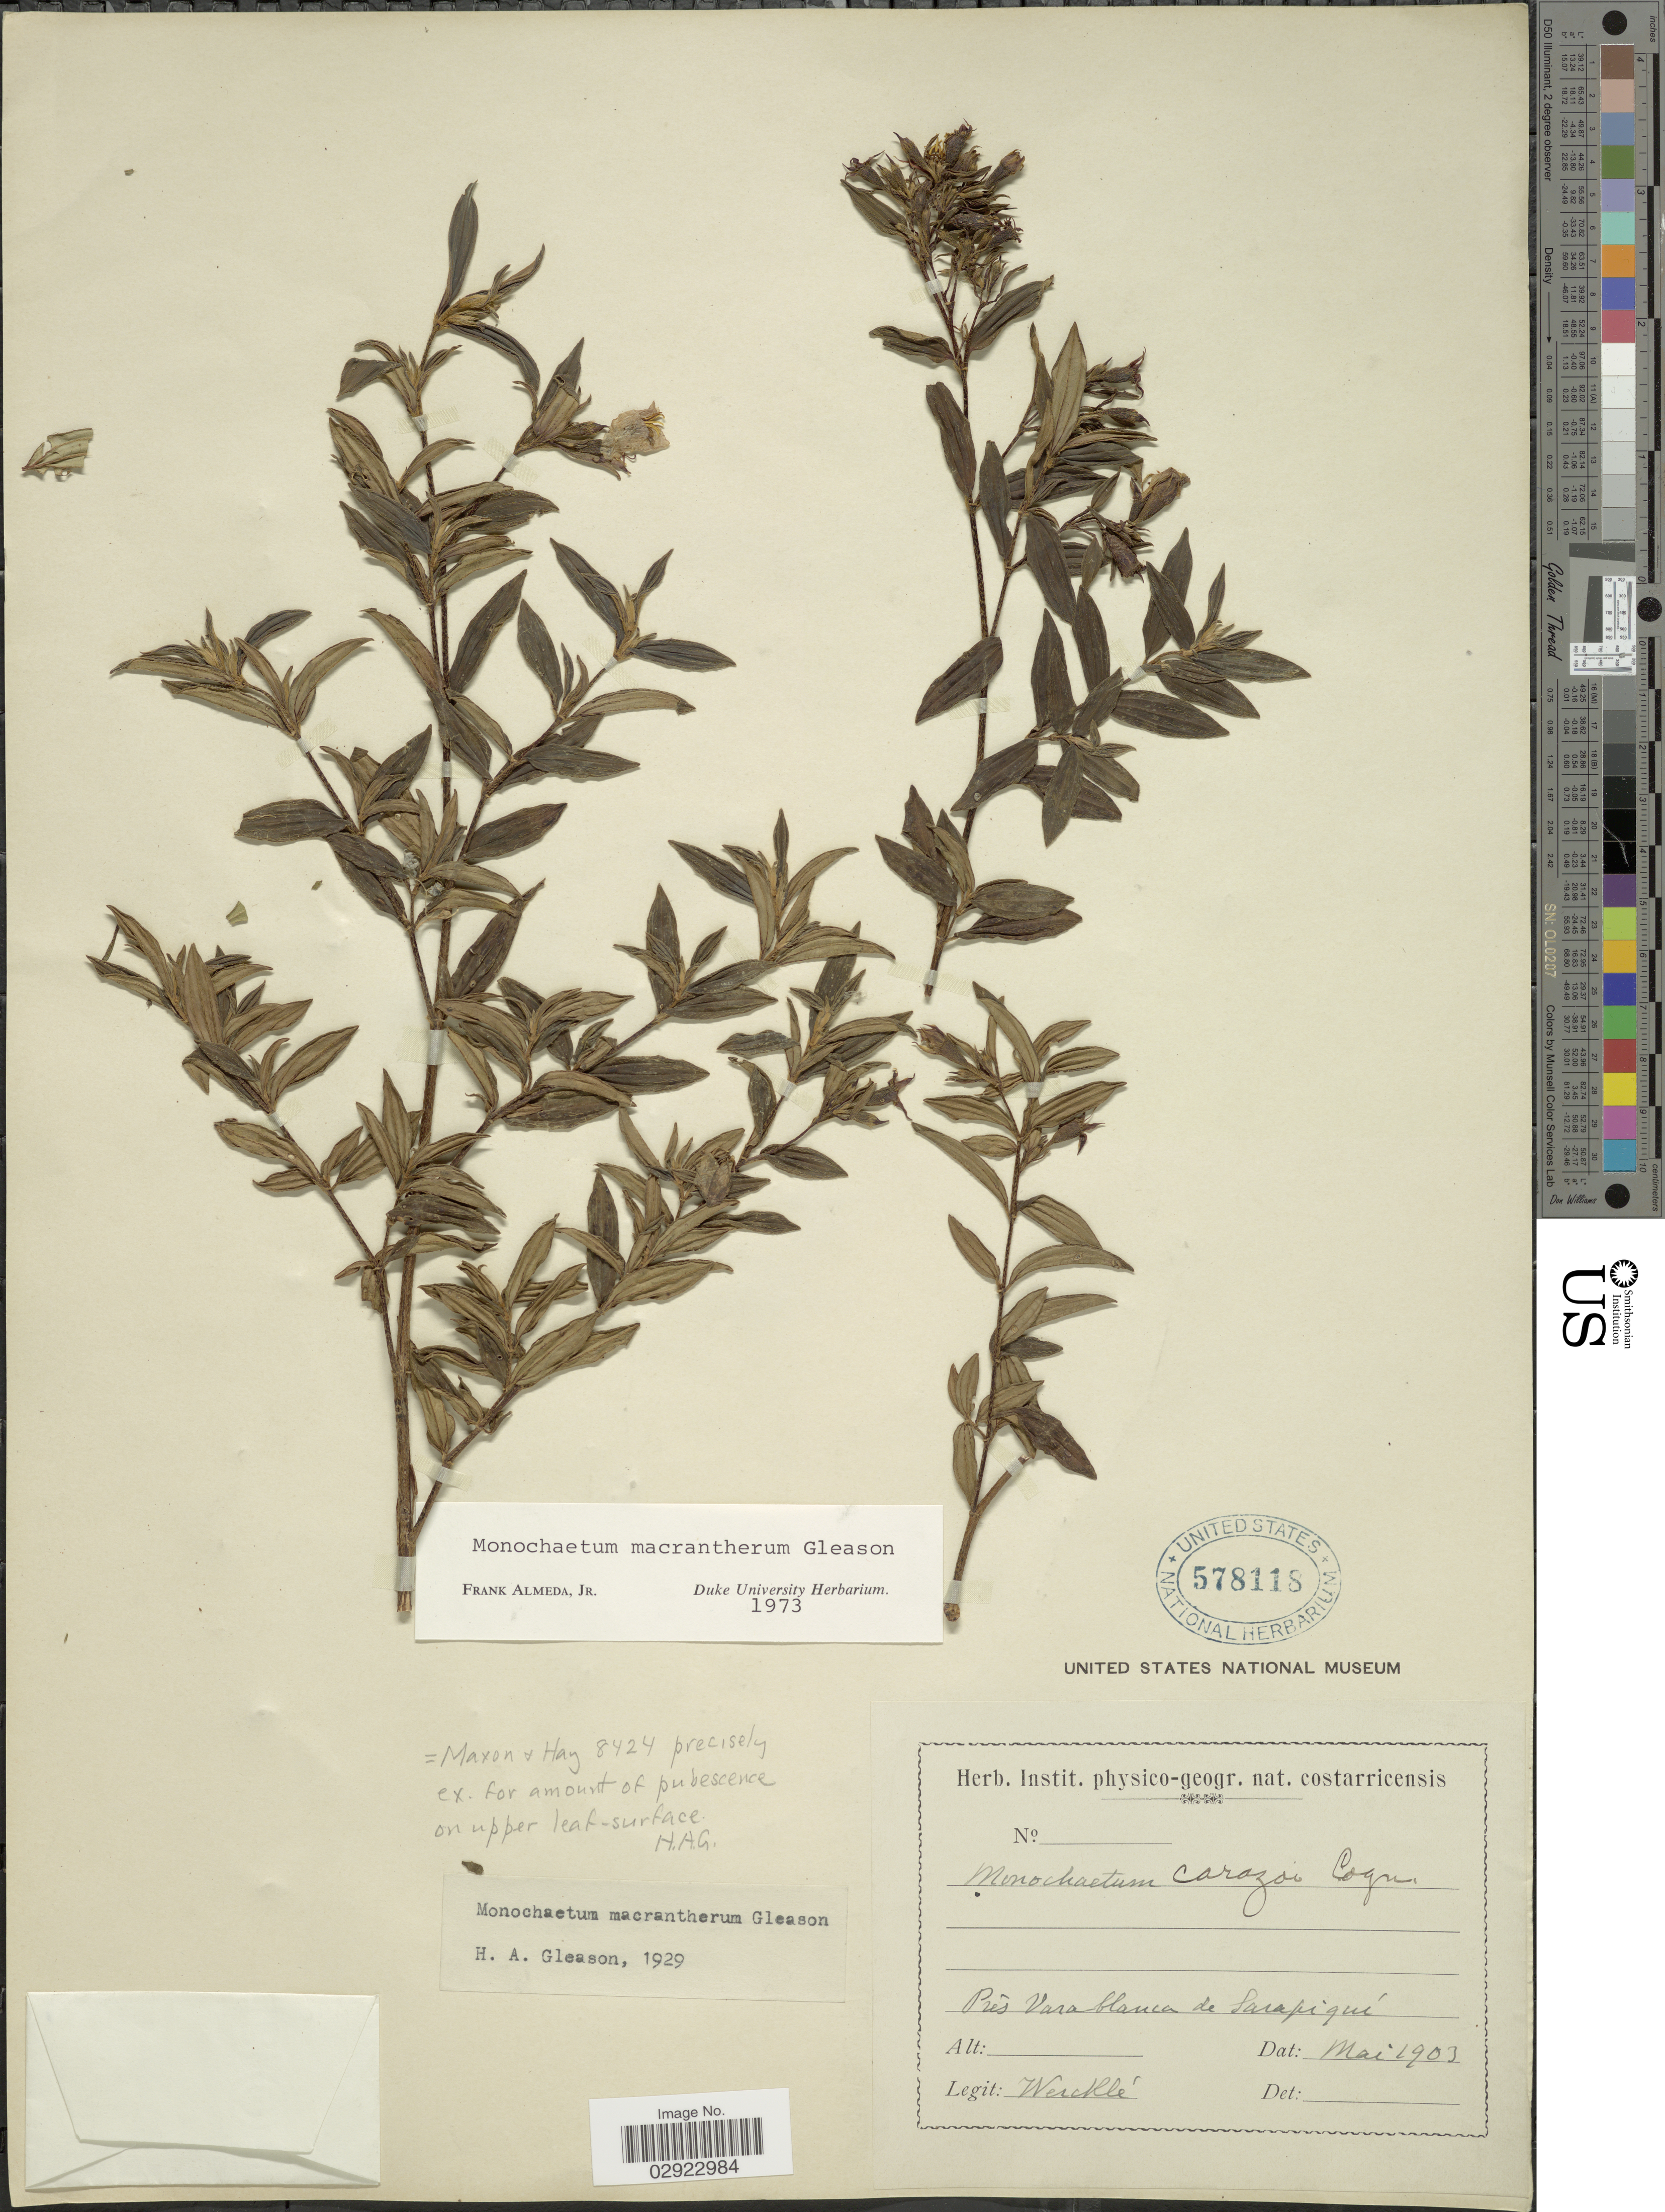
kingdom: Plantae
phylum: Tracheophyta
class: Magnoliopsida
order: Myrtales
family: Melastomataceae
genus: Monochaetum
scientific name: Monochaetum macrantherum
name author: Gleason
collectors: Wercklé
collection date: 1903-05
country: Costa Rica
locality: Prés Varablanca de Sarapiquí.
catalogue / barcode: US 578118